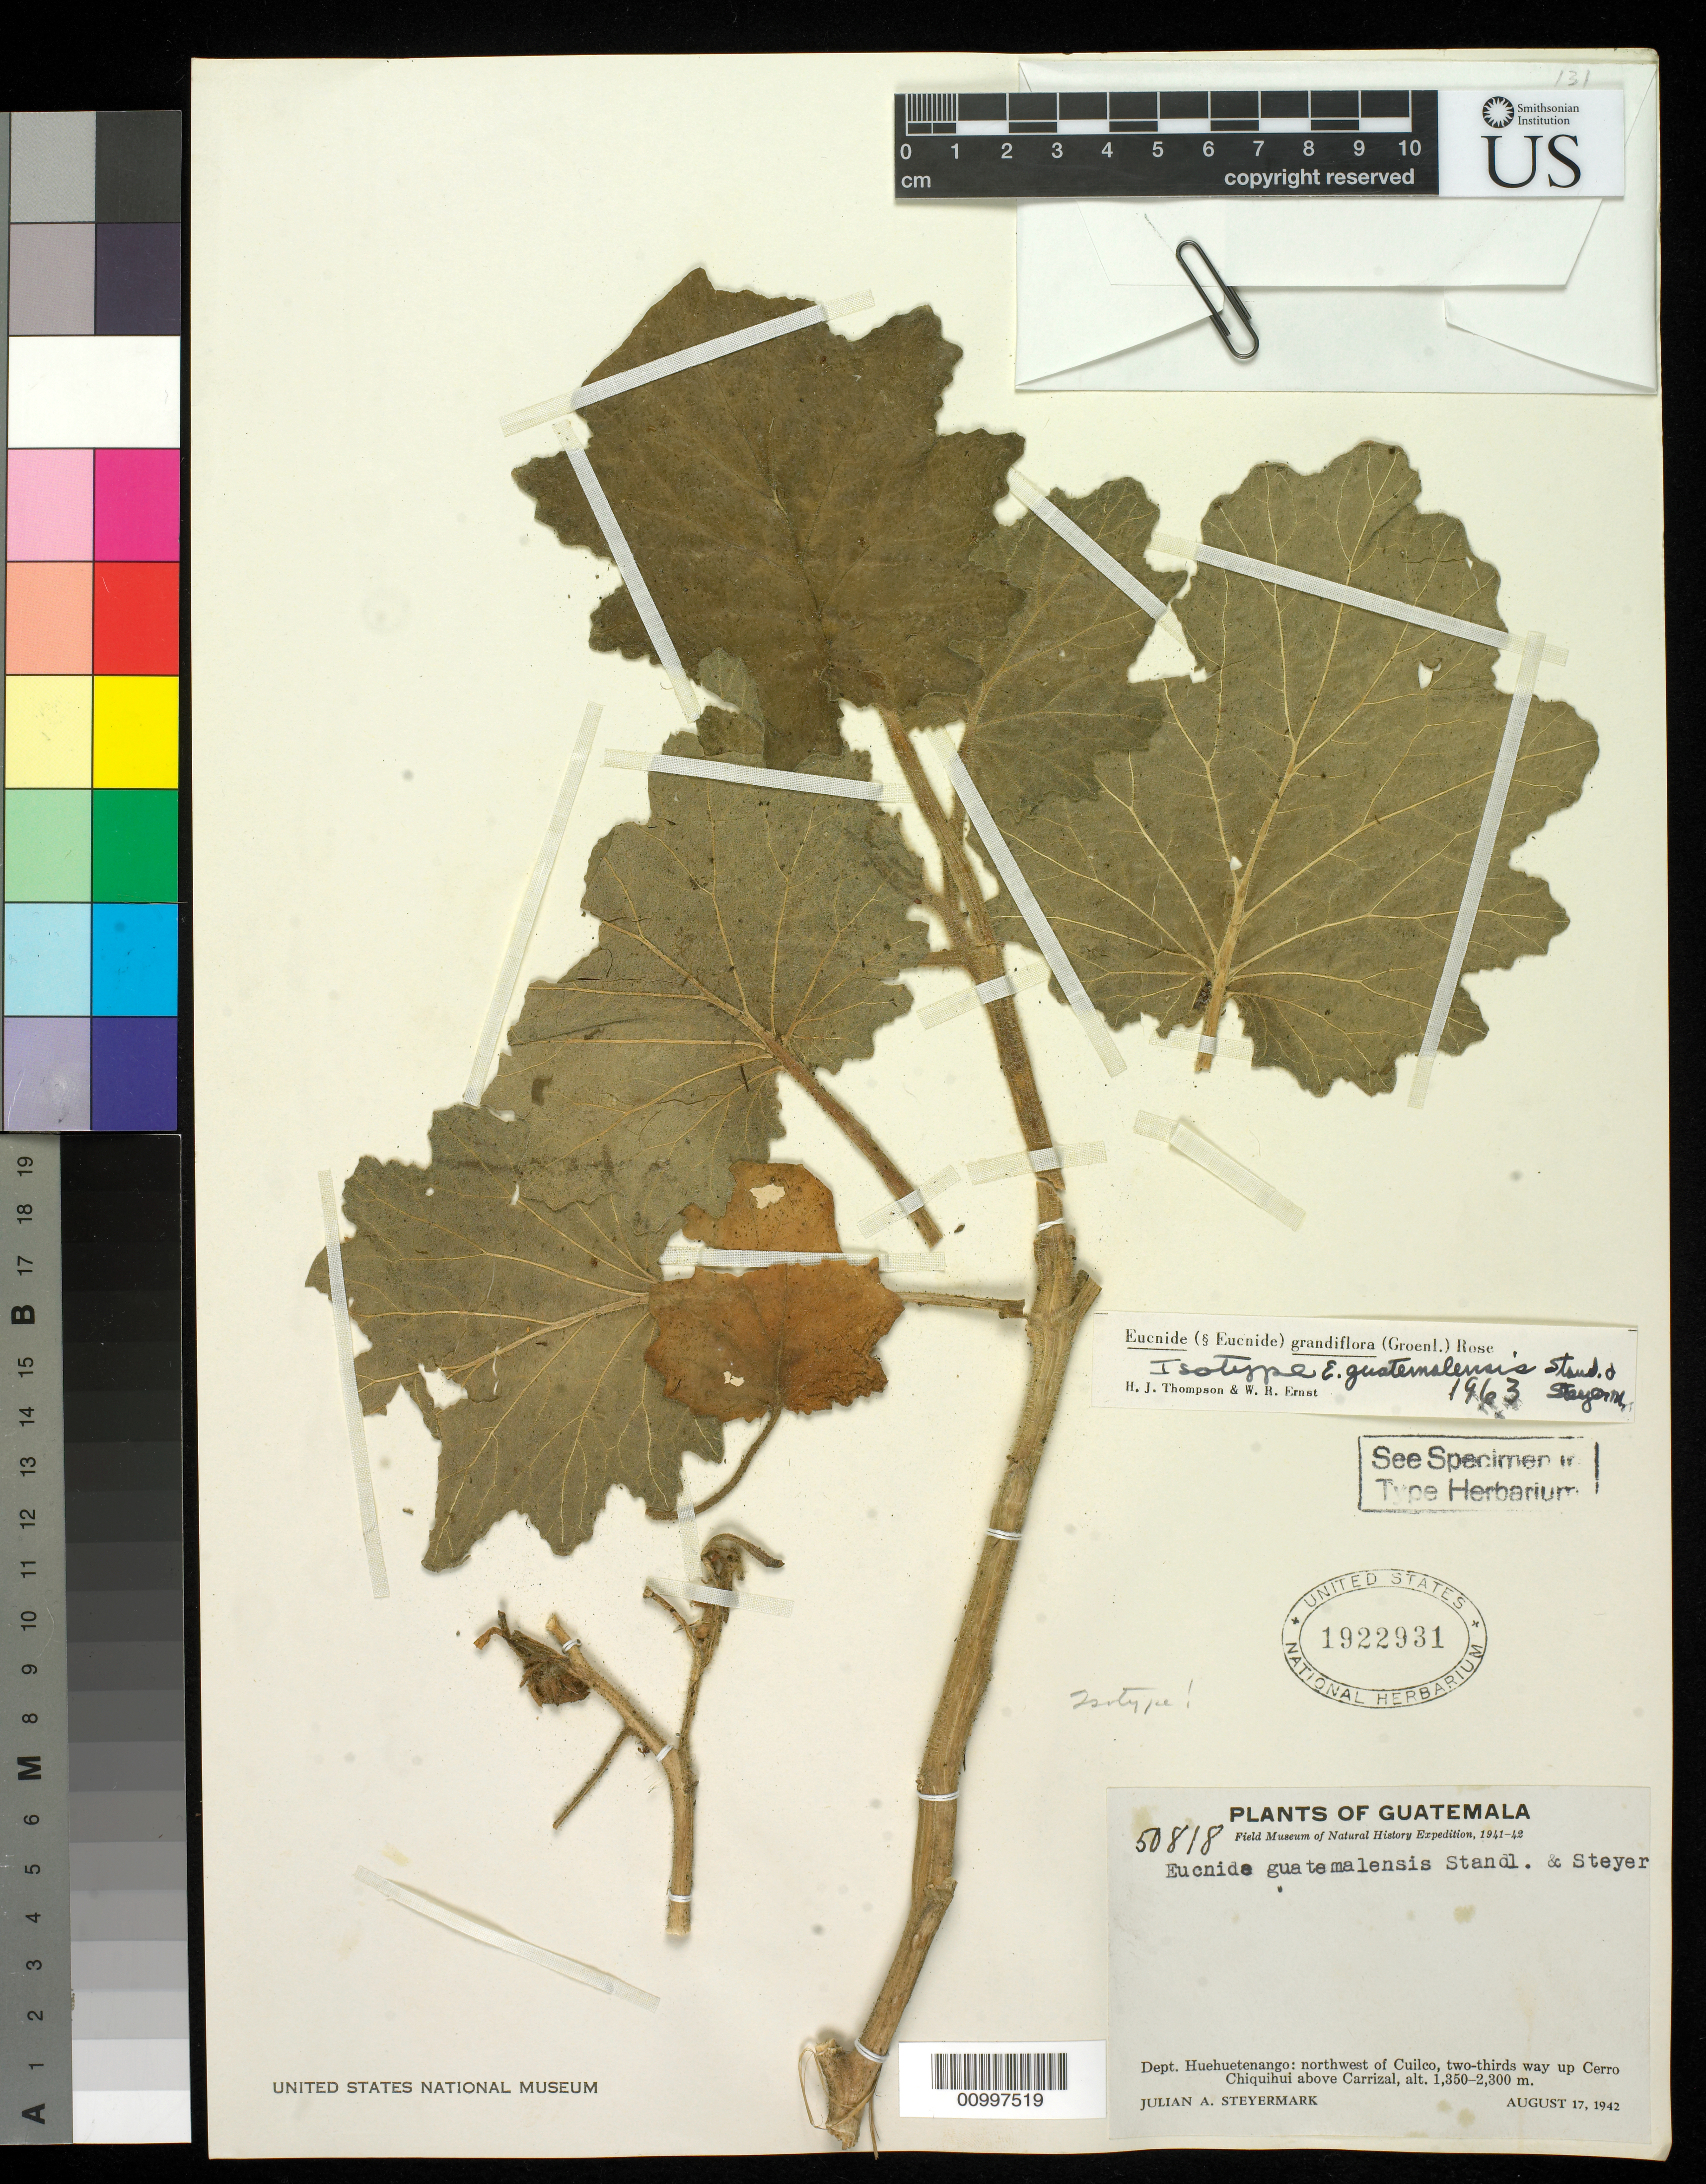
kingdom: Plantae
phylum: Tracheophyta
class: Magnoliopsida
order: Cornales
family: Loasaceae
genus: Eucnide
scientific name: Eucnide guatemalensis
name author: Standl. & Steyerm.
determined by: Thompson, H. J.; Ernst, W. R.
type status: Isotype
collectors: J. Steyermark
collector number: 50818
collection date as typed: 17 Aug 1942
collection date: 1942-08-17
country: Guatemala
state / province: Huehuetenango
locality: Huehuetenango: Northwest of Cuilco, two-thirds way up Cerro Chiquihui above Carrizal.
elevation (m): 1350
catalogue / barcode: US 1922931